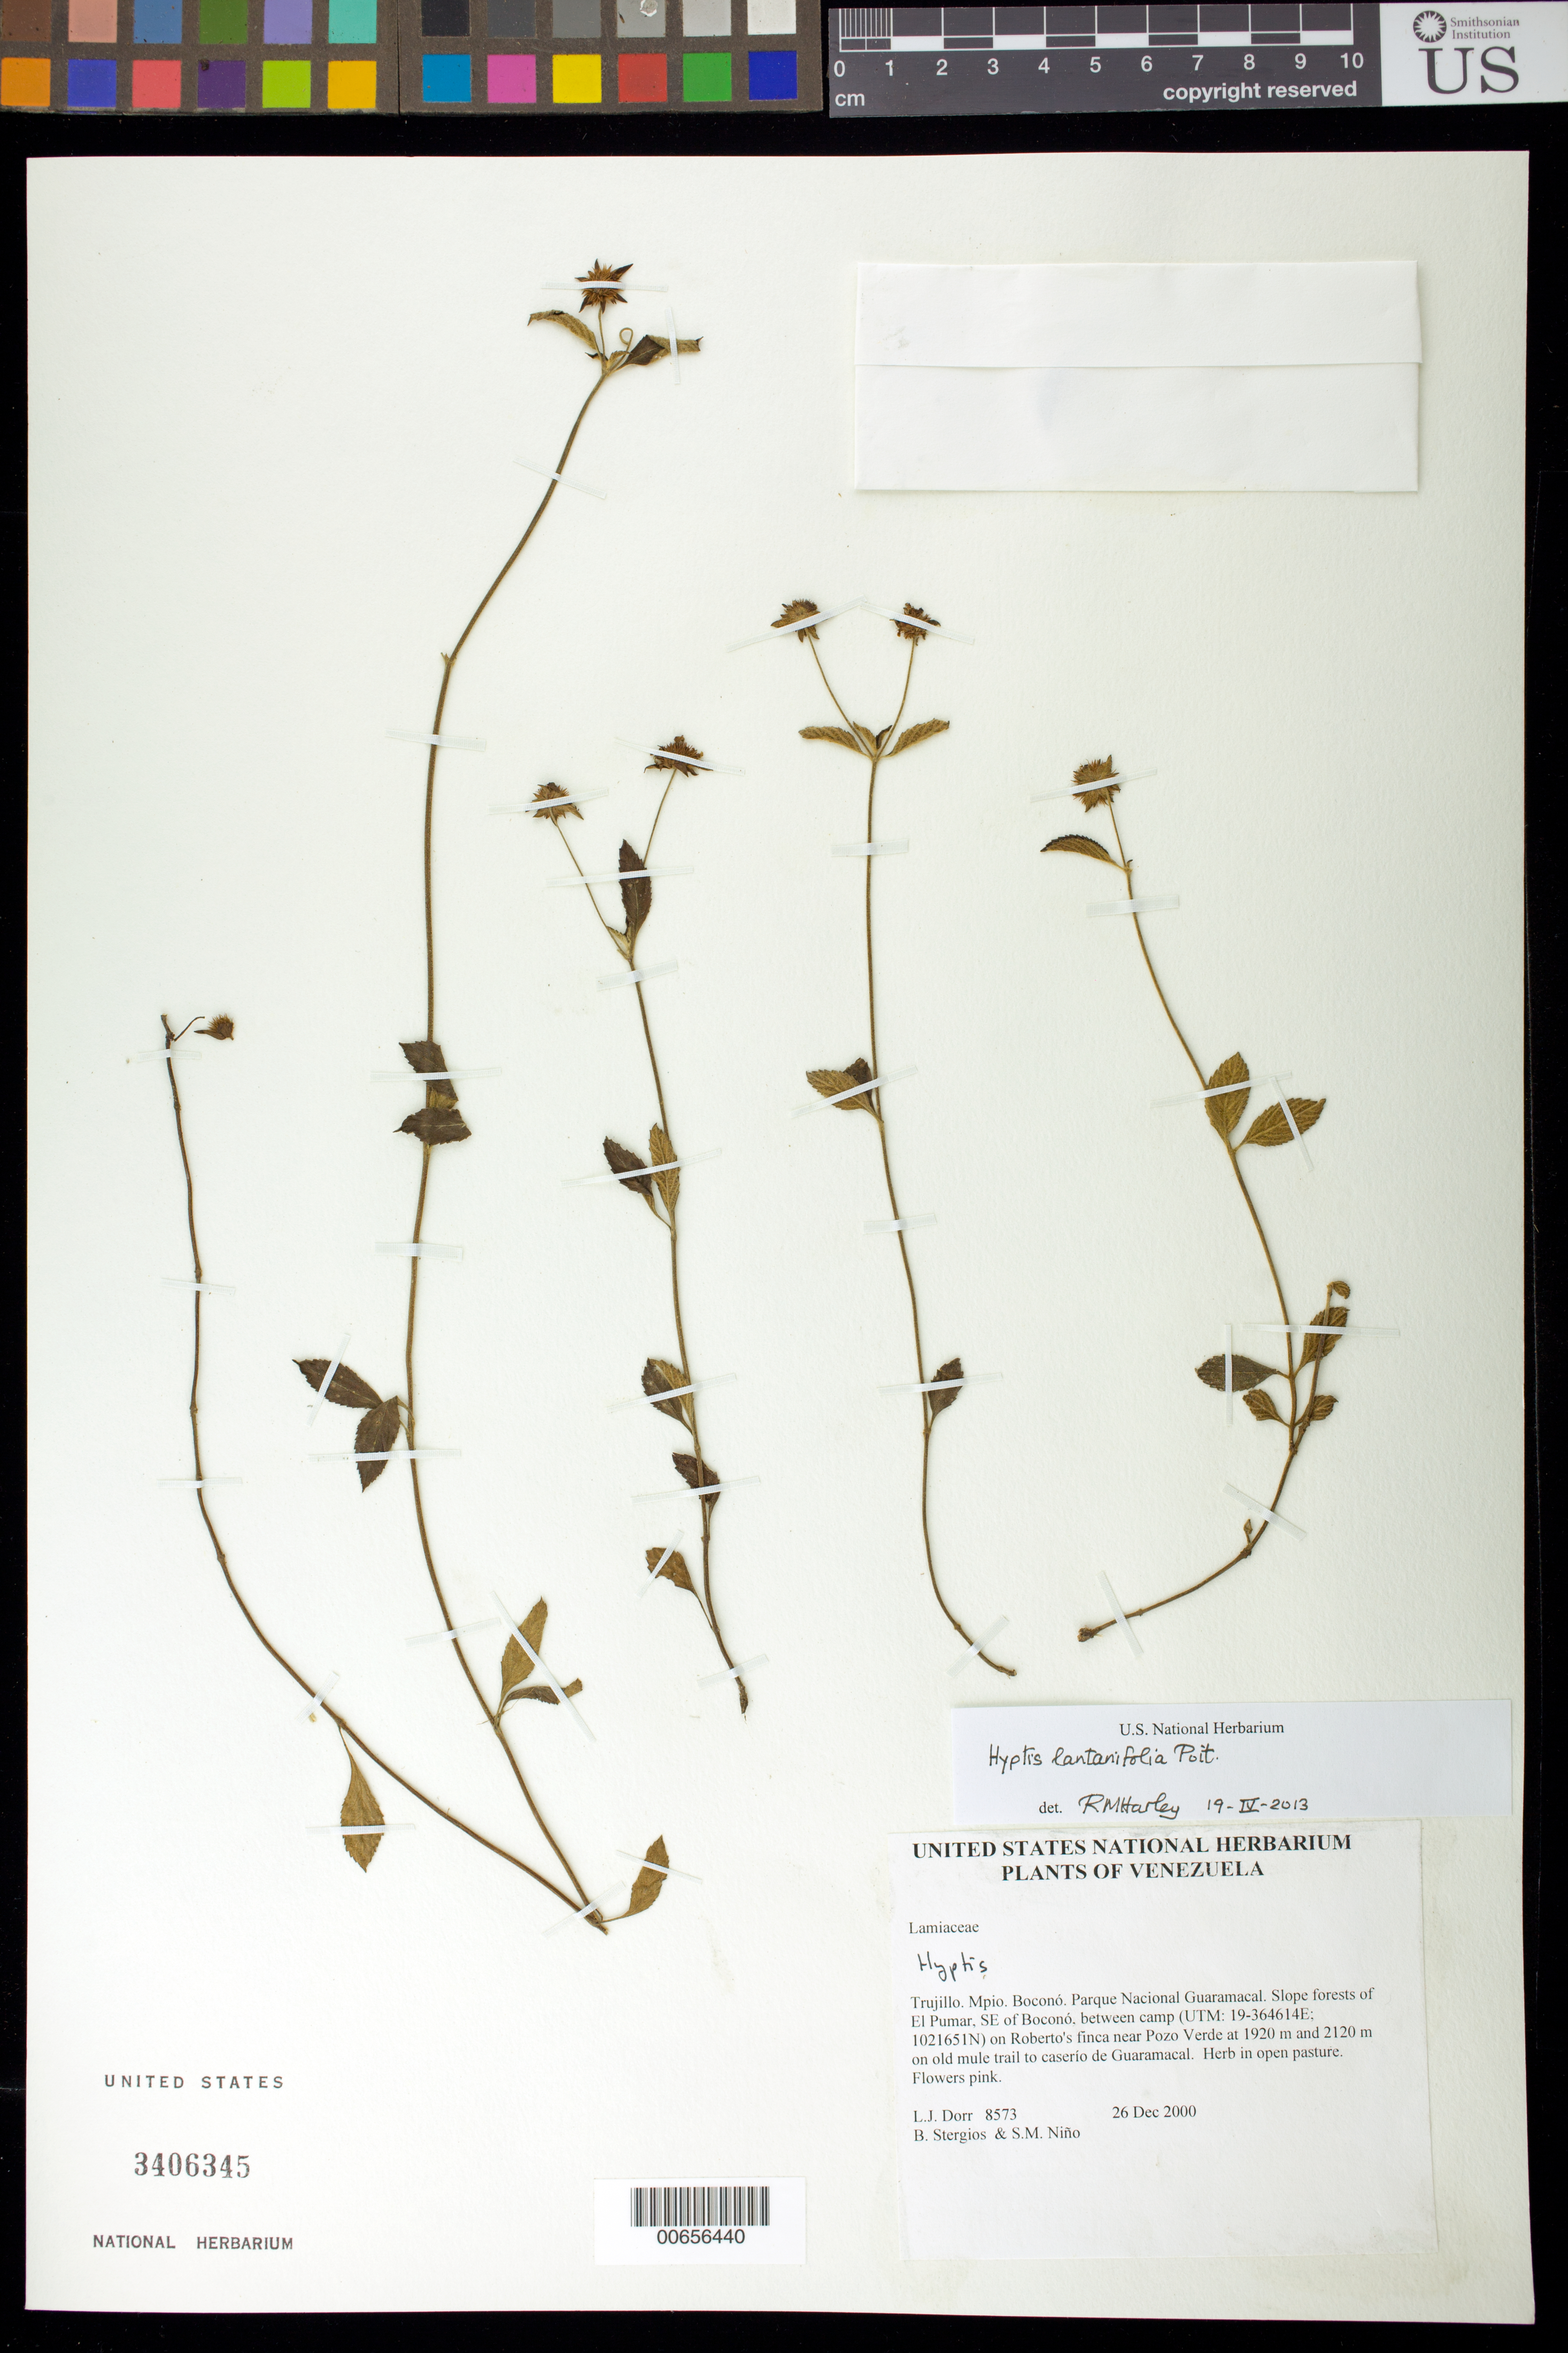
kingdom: Plantae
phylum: Tracheophyta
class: Magnoliopsida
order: Lamiales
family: Lamiaceae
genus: Hyptis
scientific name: Hyptis lantanifolia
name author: Poit.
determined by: Harley, R. M.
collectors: L. J. Dorr, B. G. Stergios & S. M. Niño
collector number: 8573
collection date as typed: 26 Dec 2000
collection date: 2000-12-26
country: Venezuela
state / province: Trujillo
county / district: Boconó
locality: Parque Nacional Guaramacal. El Pumar, SE of Boconó, between camp on Roberto's finca near Pozo Verde at 1920 m and 2120 m on old mule trail to caserío de Guaramacal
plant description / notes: PORT, US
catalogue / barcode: US 3406345